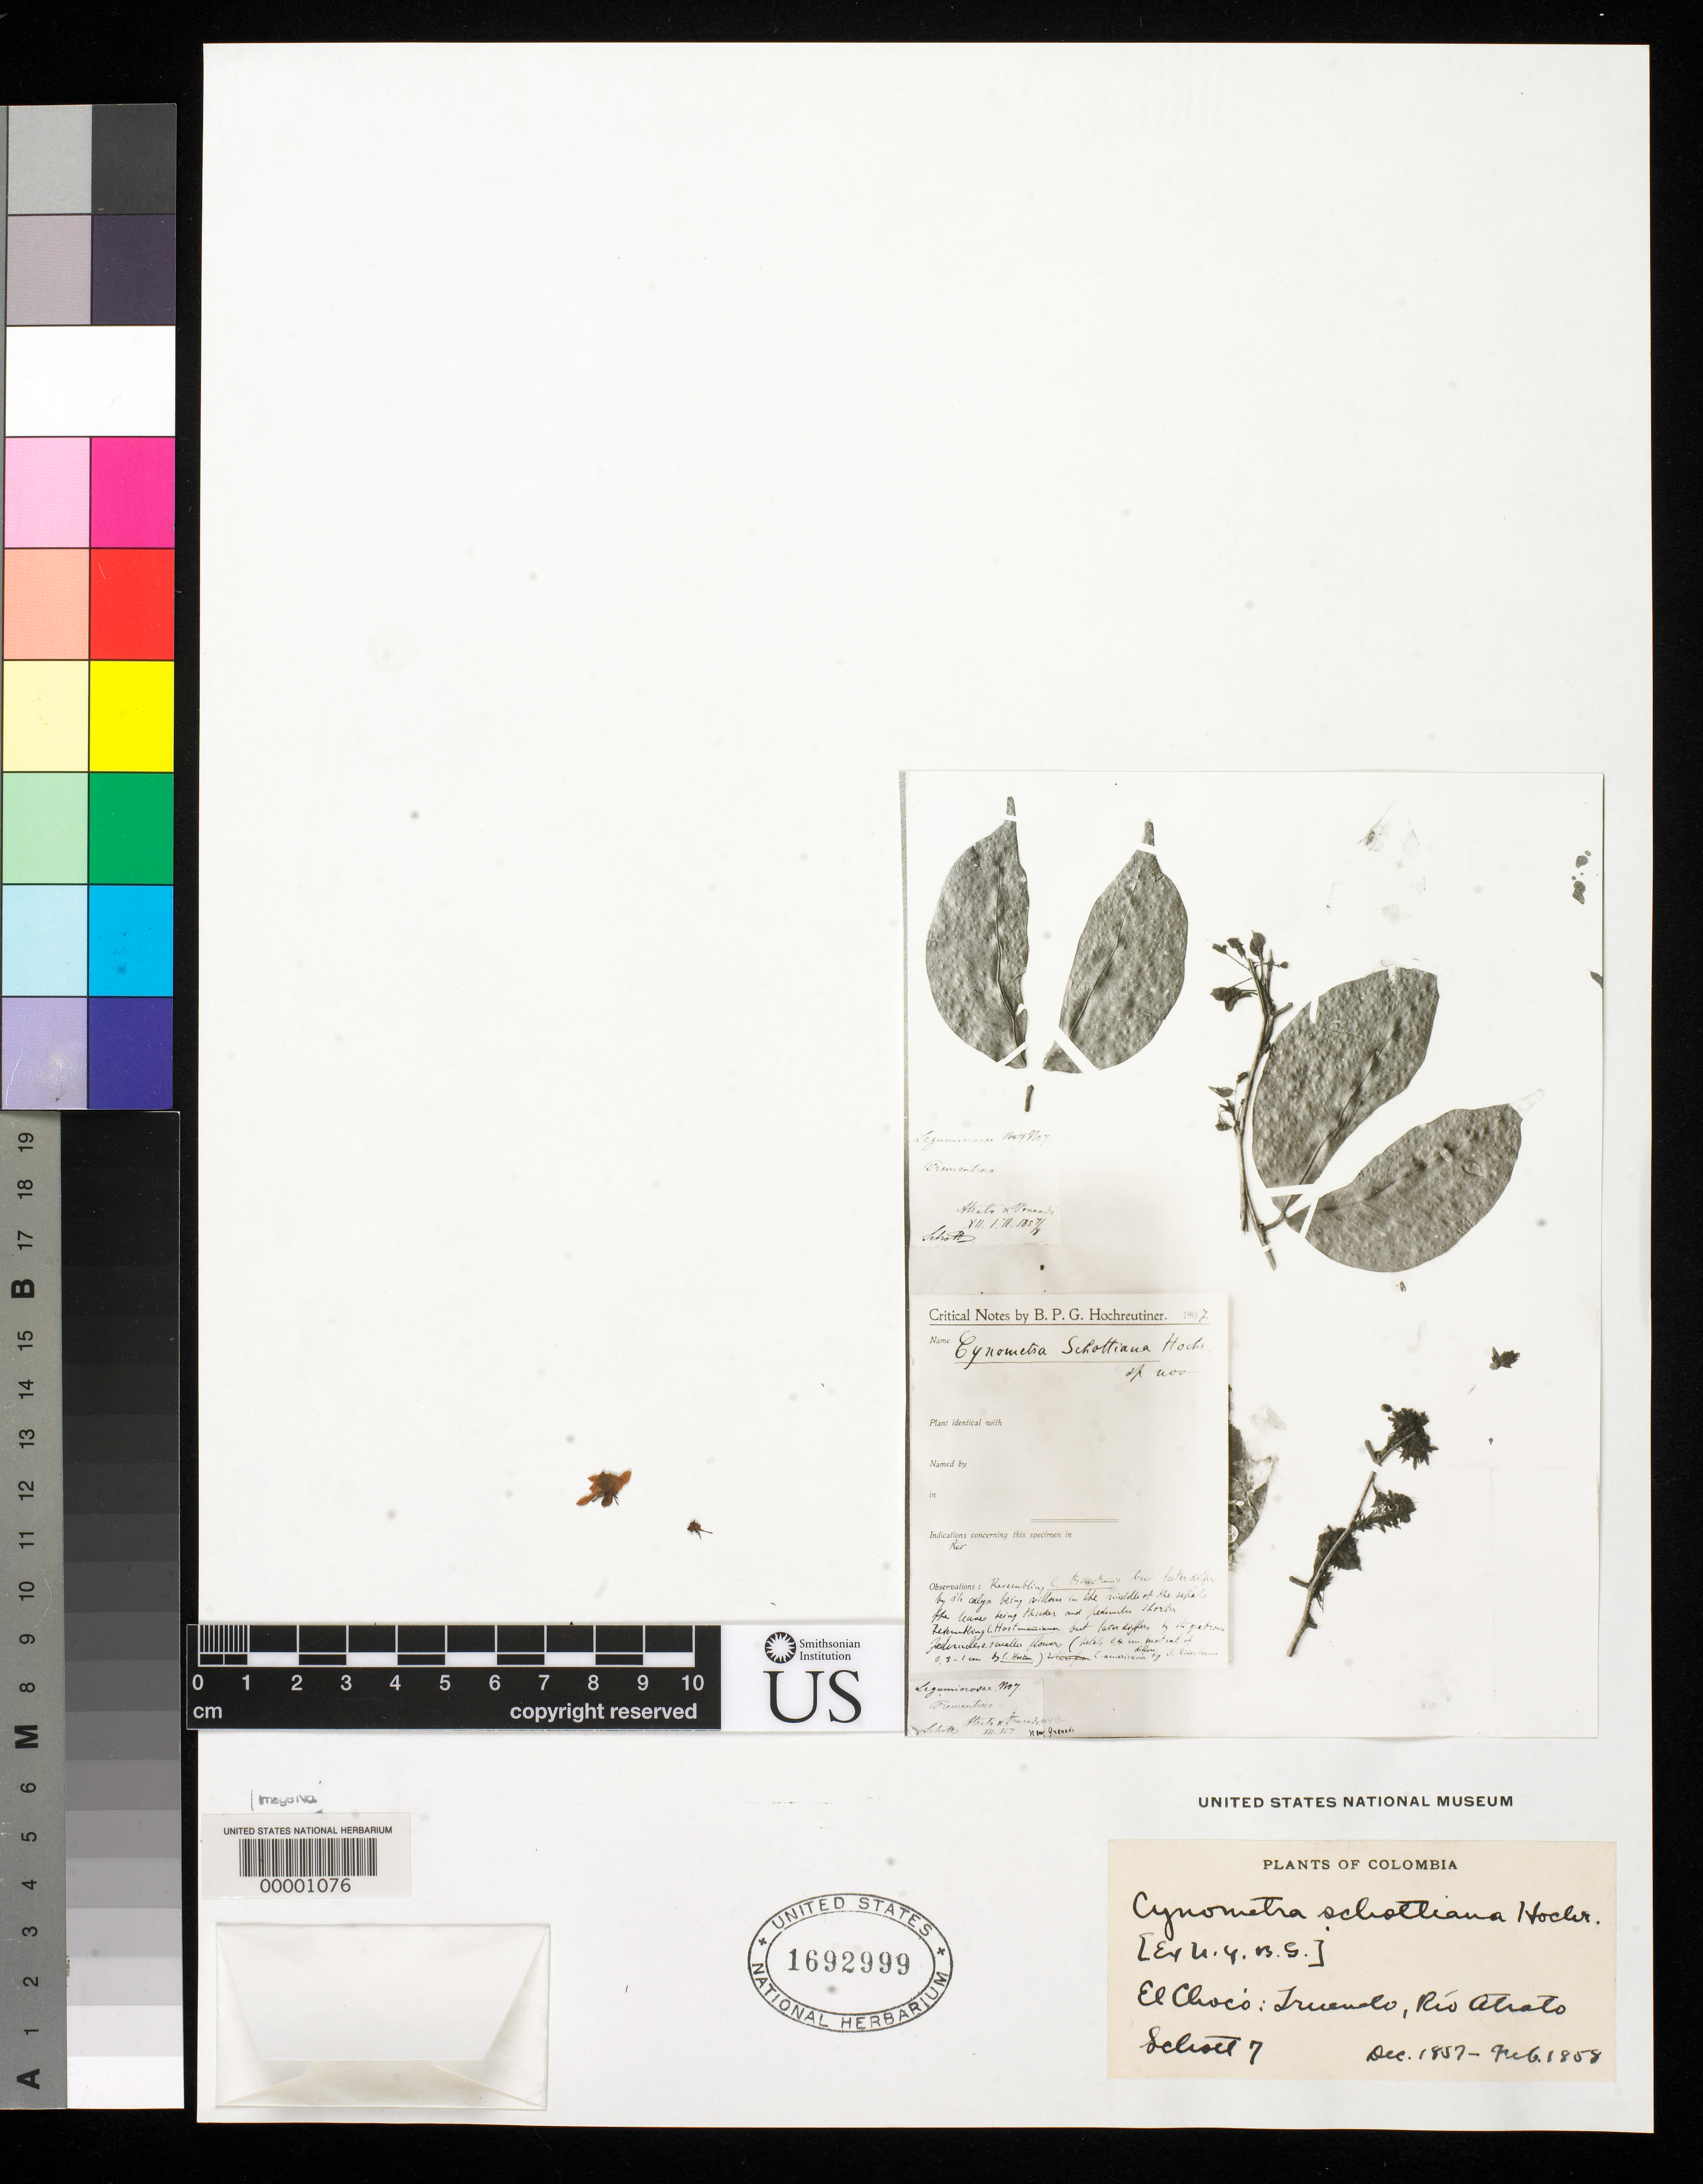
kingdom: Plantae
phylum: Tracheophyta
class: Magnoliopsida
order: Fabales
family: Fabaceae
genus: Cynometra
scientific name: Cynometra schottiana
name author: Hochr.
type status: Type Material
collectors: Schott, --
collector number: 7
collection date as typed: Dec 1857 to -- Feb 1858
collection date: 1857-12/1858-02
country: Colombia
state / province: Chocó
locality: Truendo, Rio Atrato.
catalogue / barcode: US 1692999